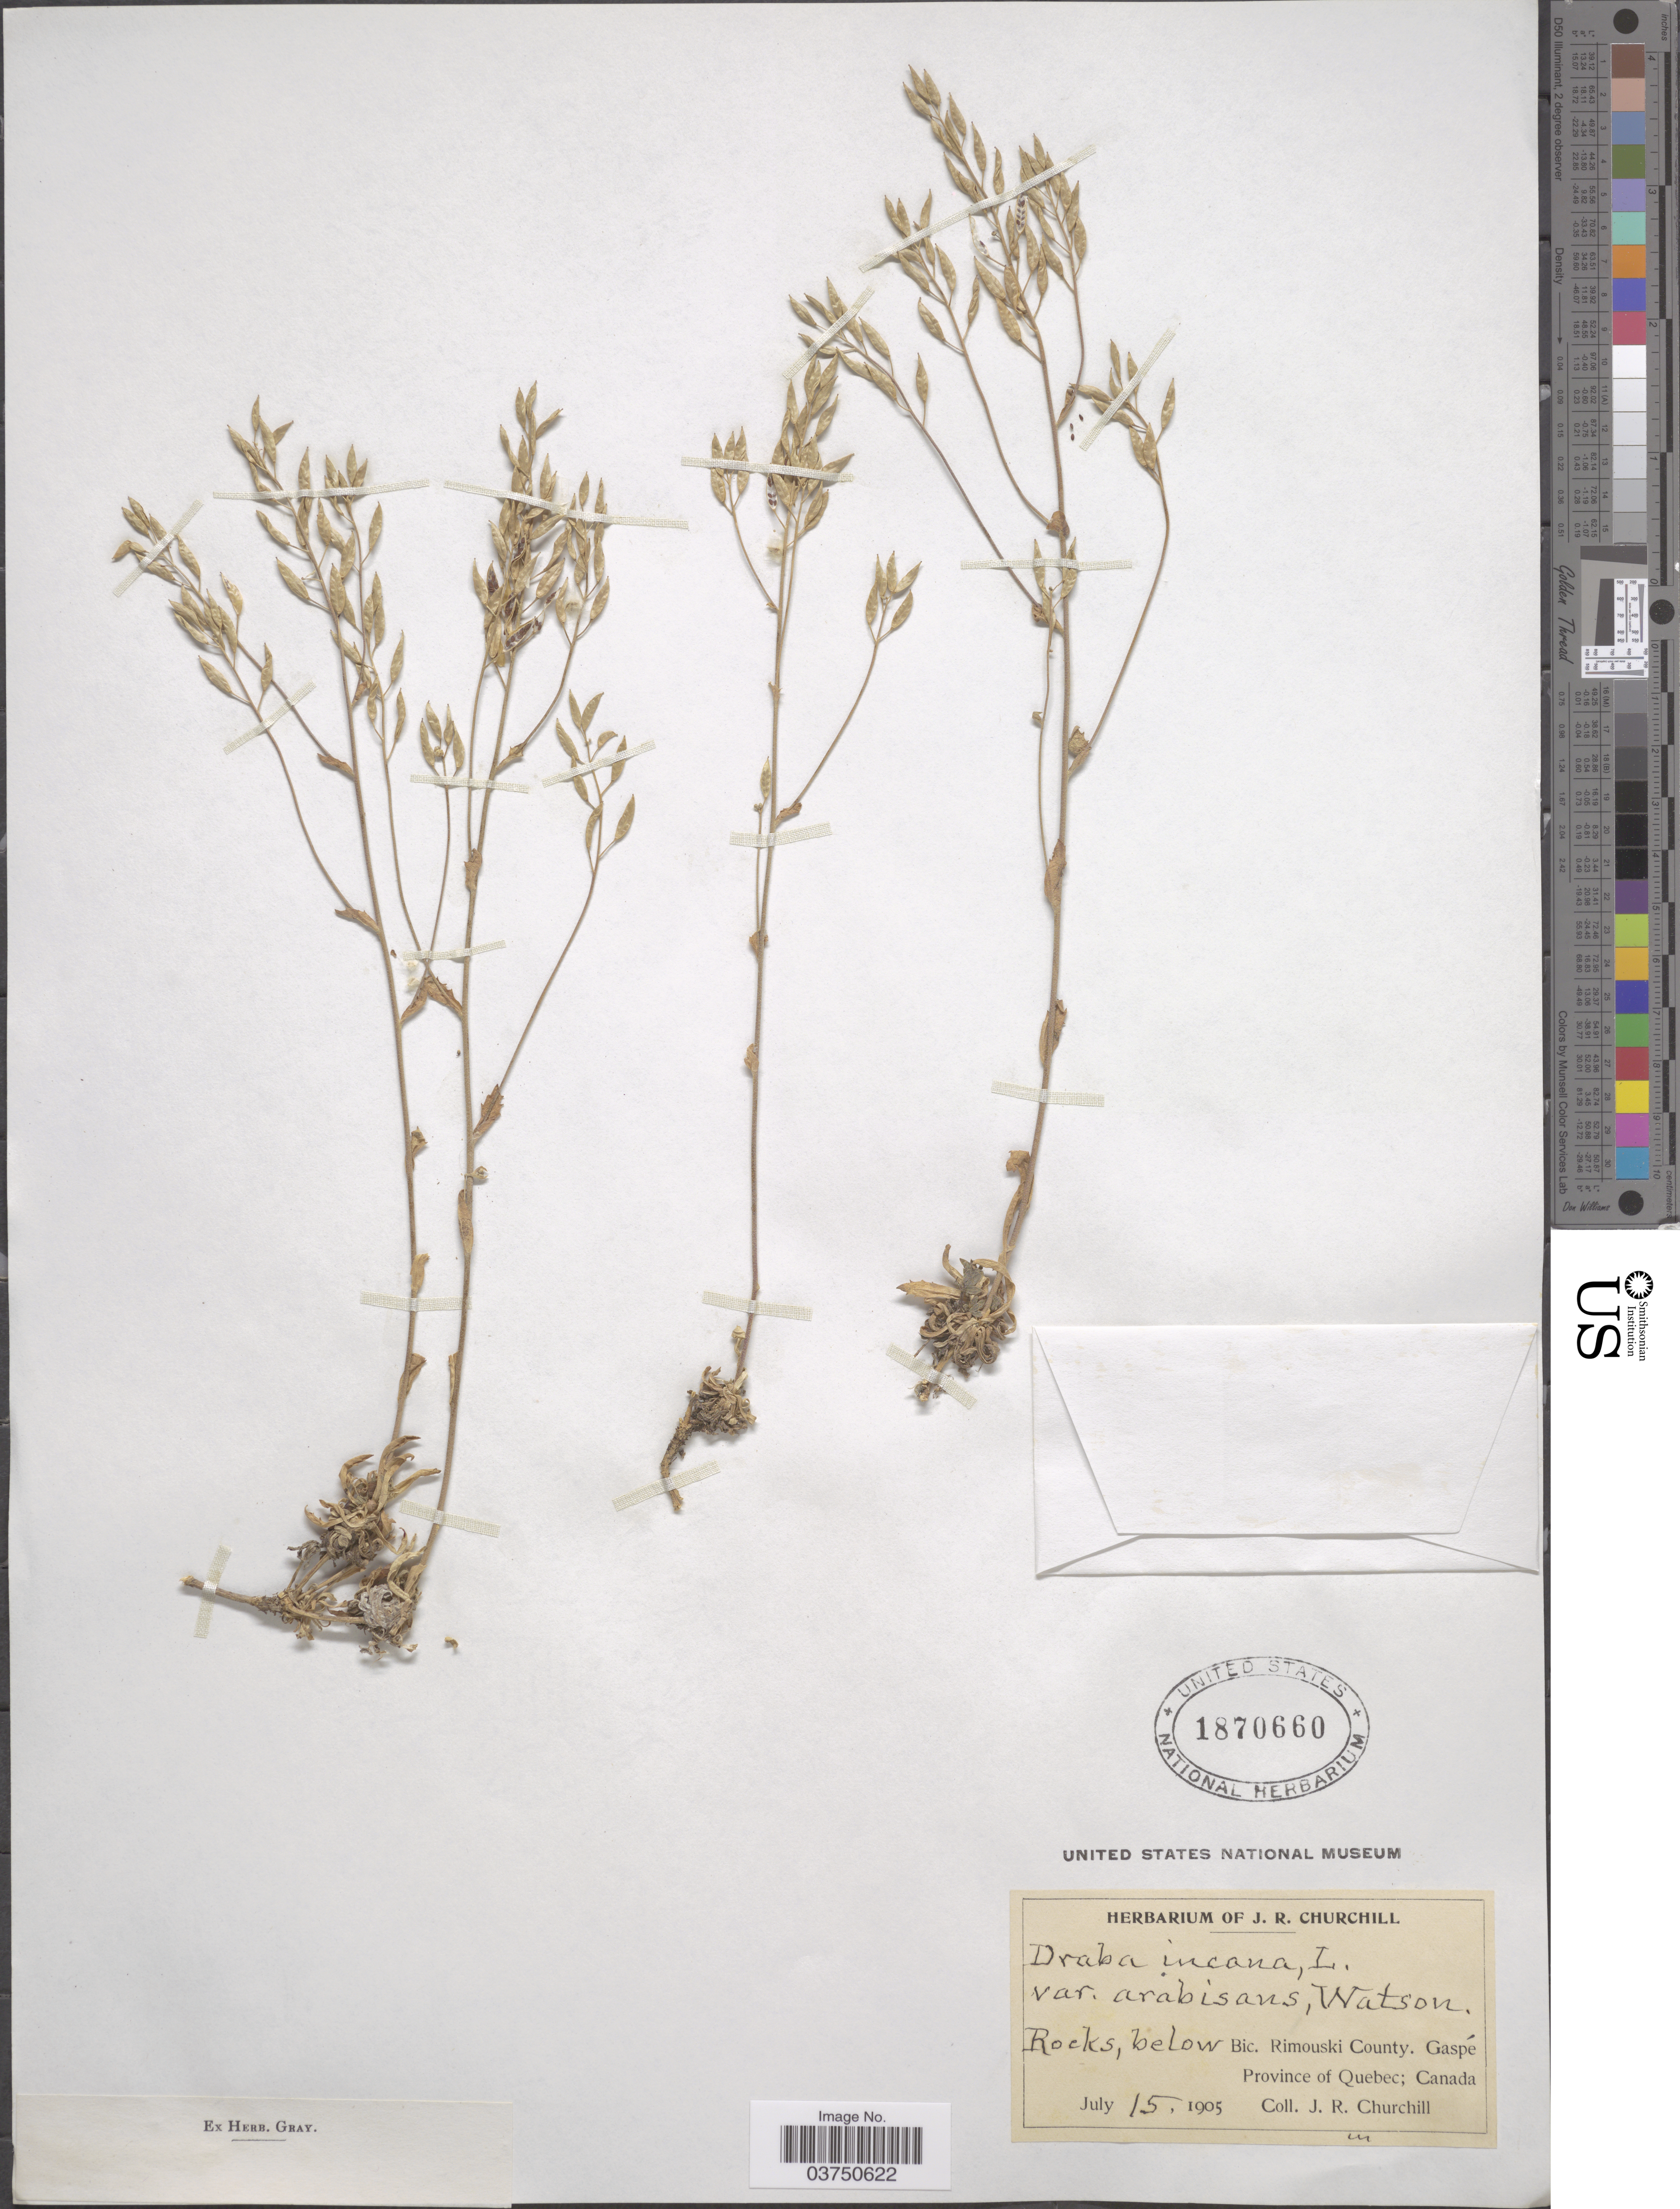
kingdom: Plantae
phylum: Tracheophyta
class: Magnoliopsida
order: Brassicales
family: Brassicaceae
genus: Draba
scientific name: Draba arabisans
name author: Michx.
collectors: J. Churchill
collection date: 1905-07-15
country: Canada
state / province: Quebec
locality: Rocks below Bic. Rimouski County. Gaspé.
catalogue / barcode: US 1870660